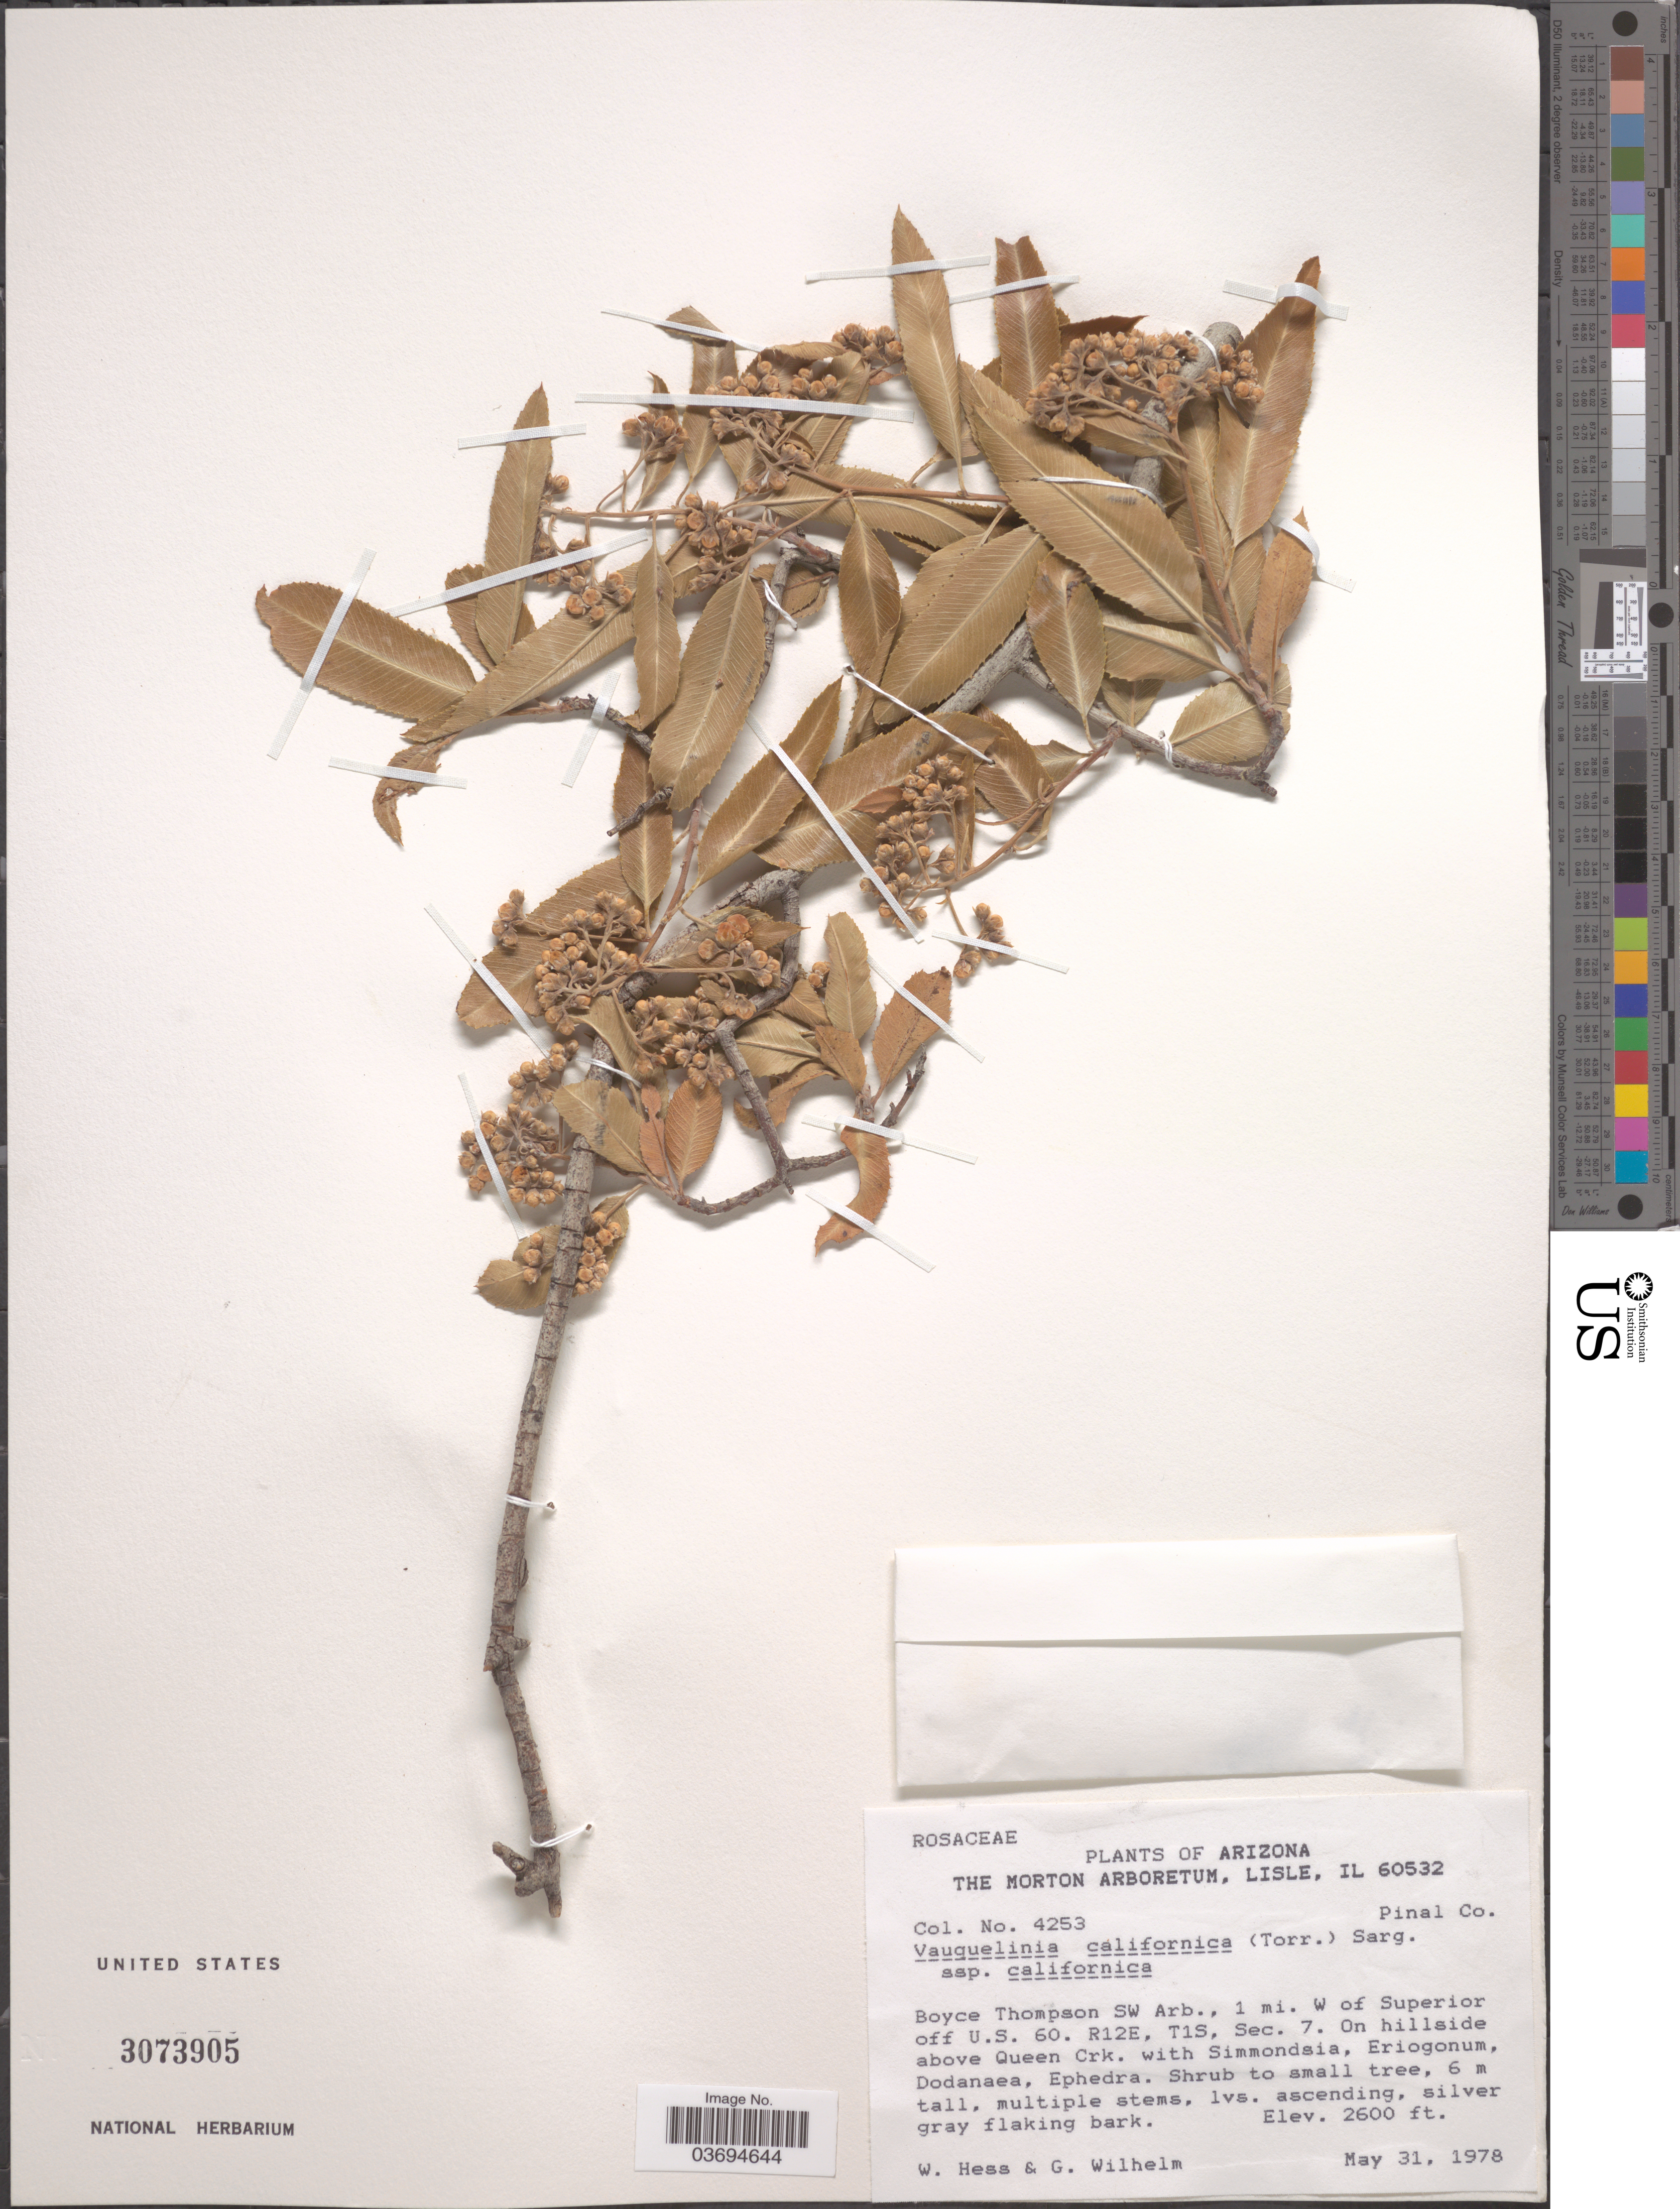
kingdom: Plantae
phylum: Tracheophyta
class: Magnoliopsida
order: Rosales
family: Rosaceae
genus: Vauquelinia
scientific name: Vauquelinia californica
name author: (Torr.) Sarg.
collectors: W. Hess & G. Wilhelm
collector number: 4253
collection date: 1978-05-31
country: United States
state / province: Arizona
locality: Pinal Co. Boyce Thompson SW Arb., 1 mi. W of Superior off U.S. 60. R12E, T1S, Sec. 7. On hillside above Queen Crk.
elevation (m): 792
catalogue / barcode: US 3073905